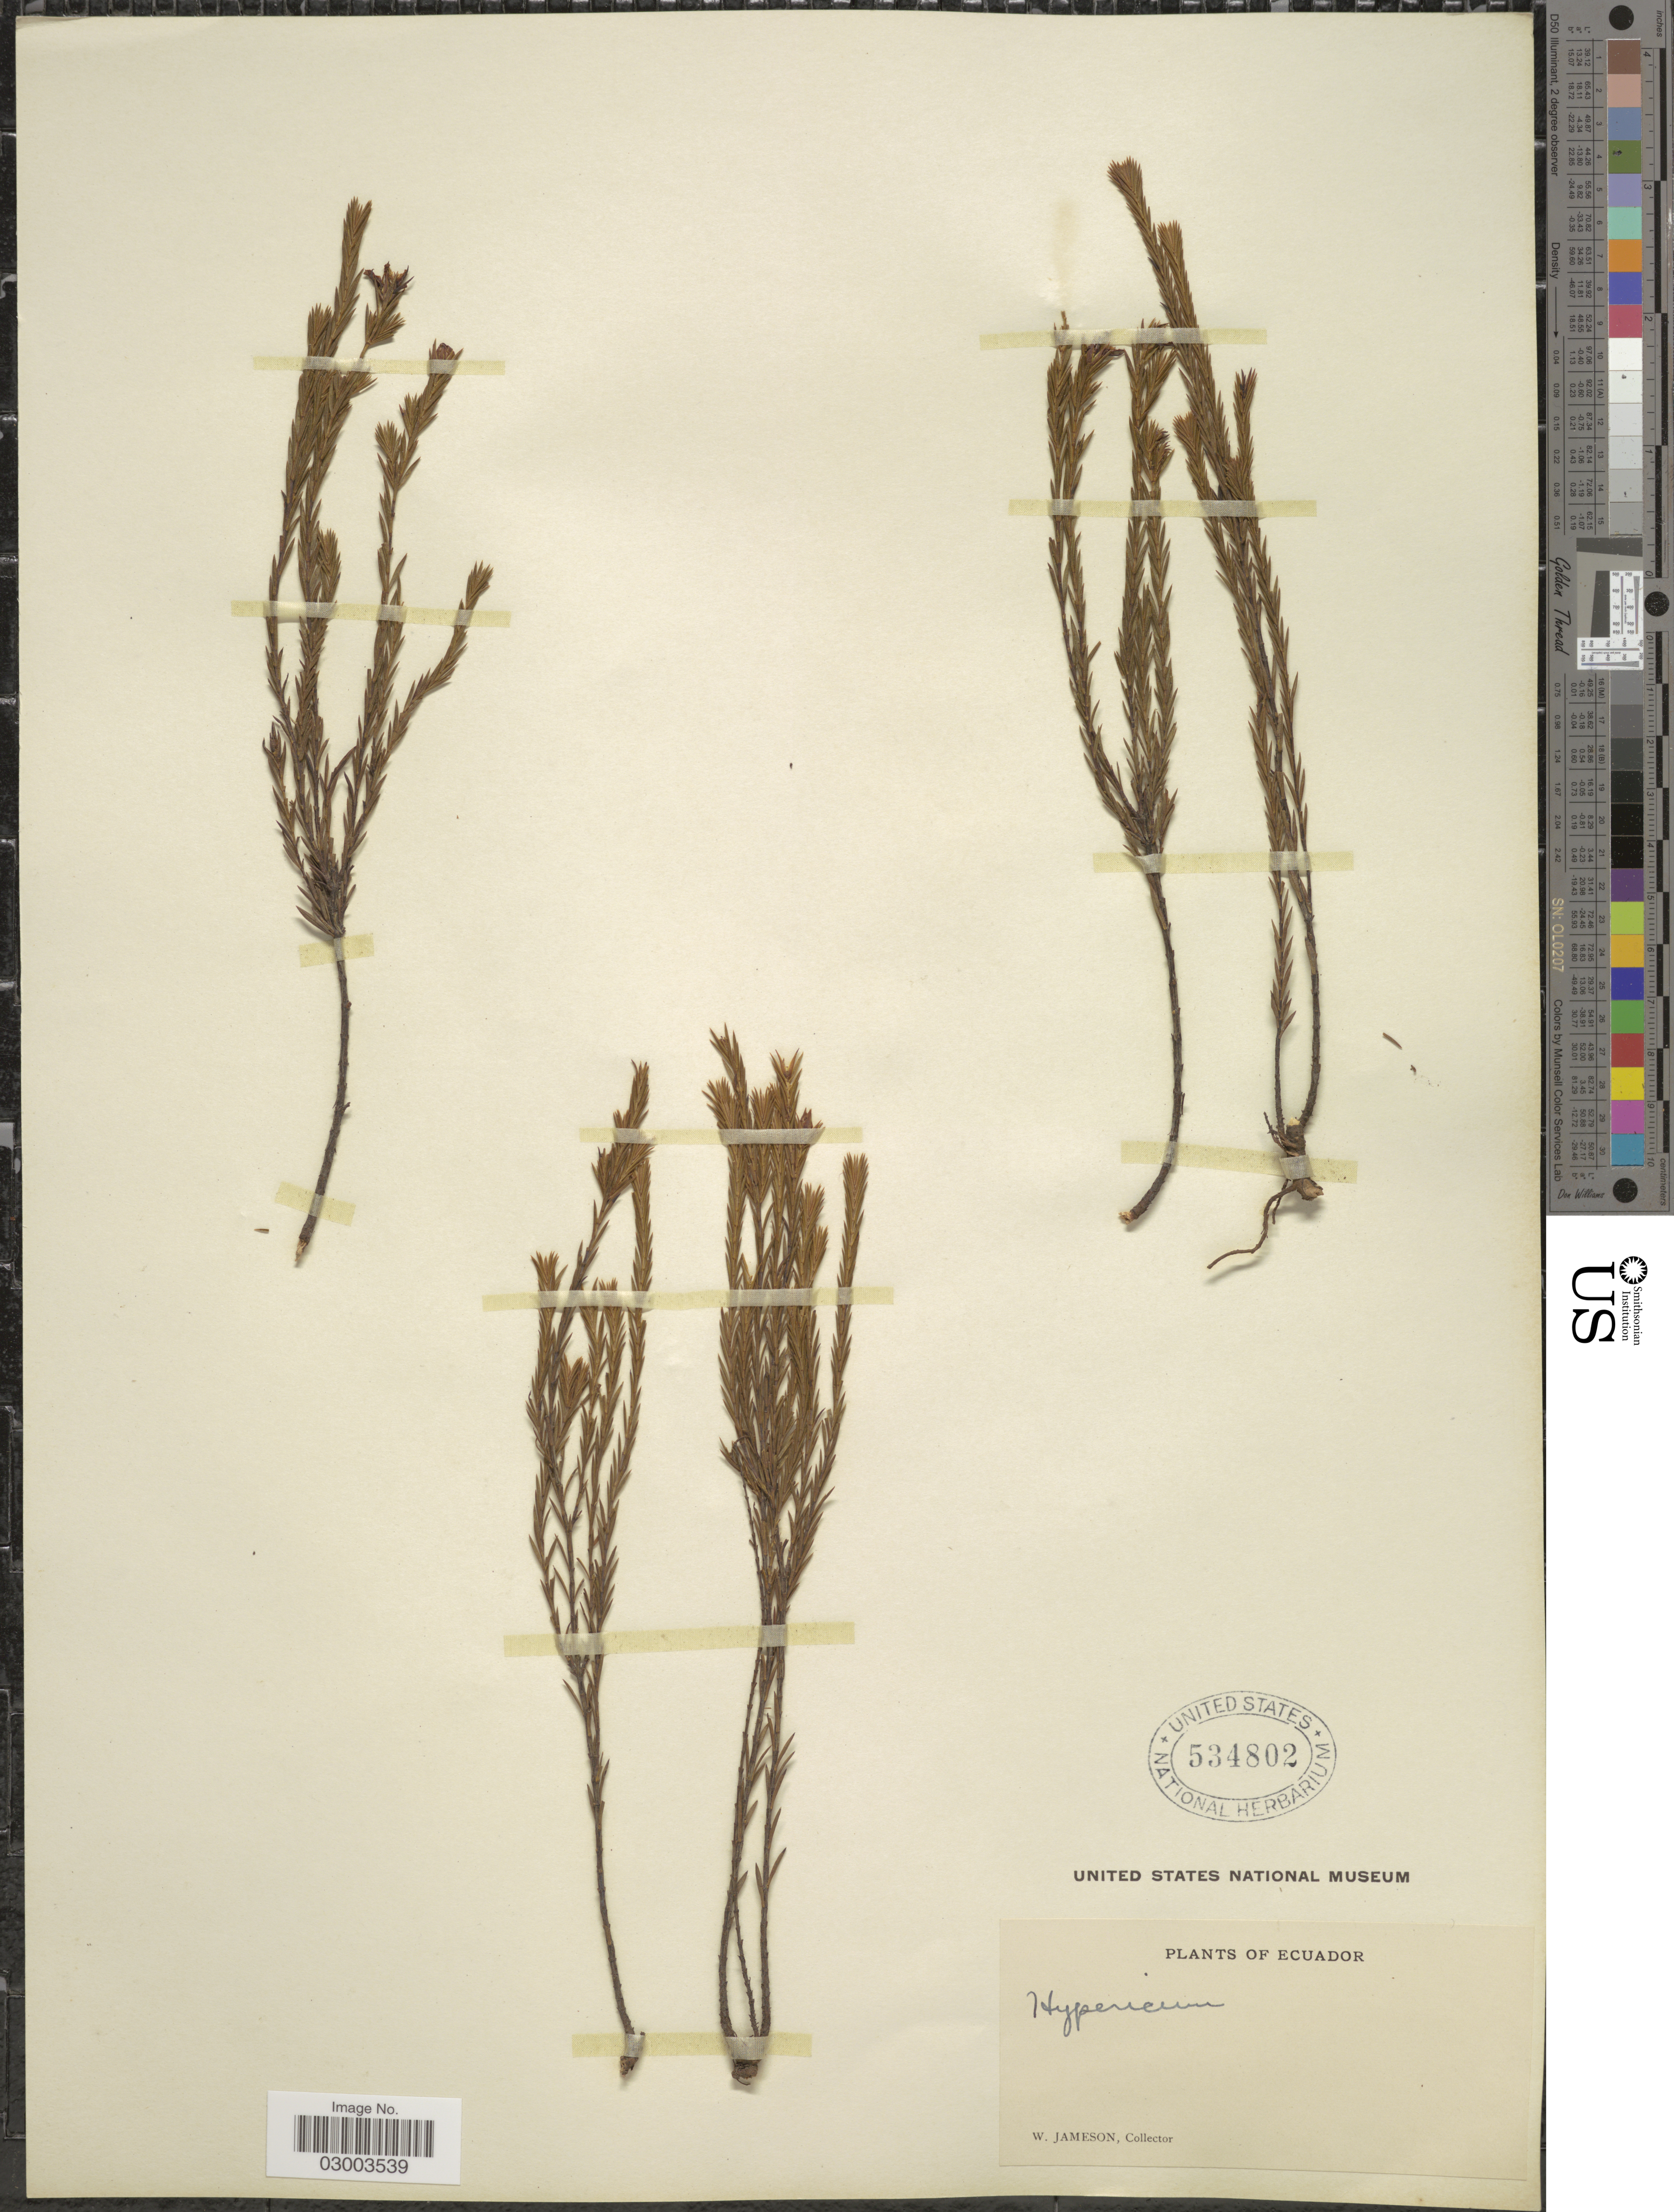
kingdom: Plantae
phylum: Tracheophyta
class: Magnoliopsida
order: Malpighiales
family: Hypericaceae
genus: Hypericum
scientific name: Hypericum andinum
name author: Gleason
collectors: W. Jameson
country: Ecuador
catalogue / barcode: US 534802